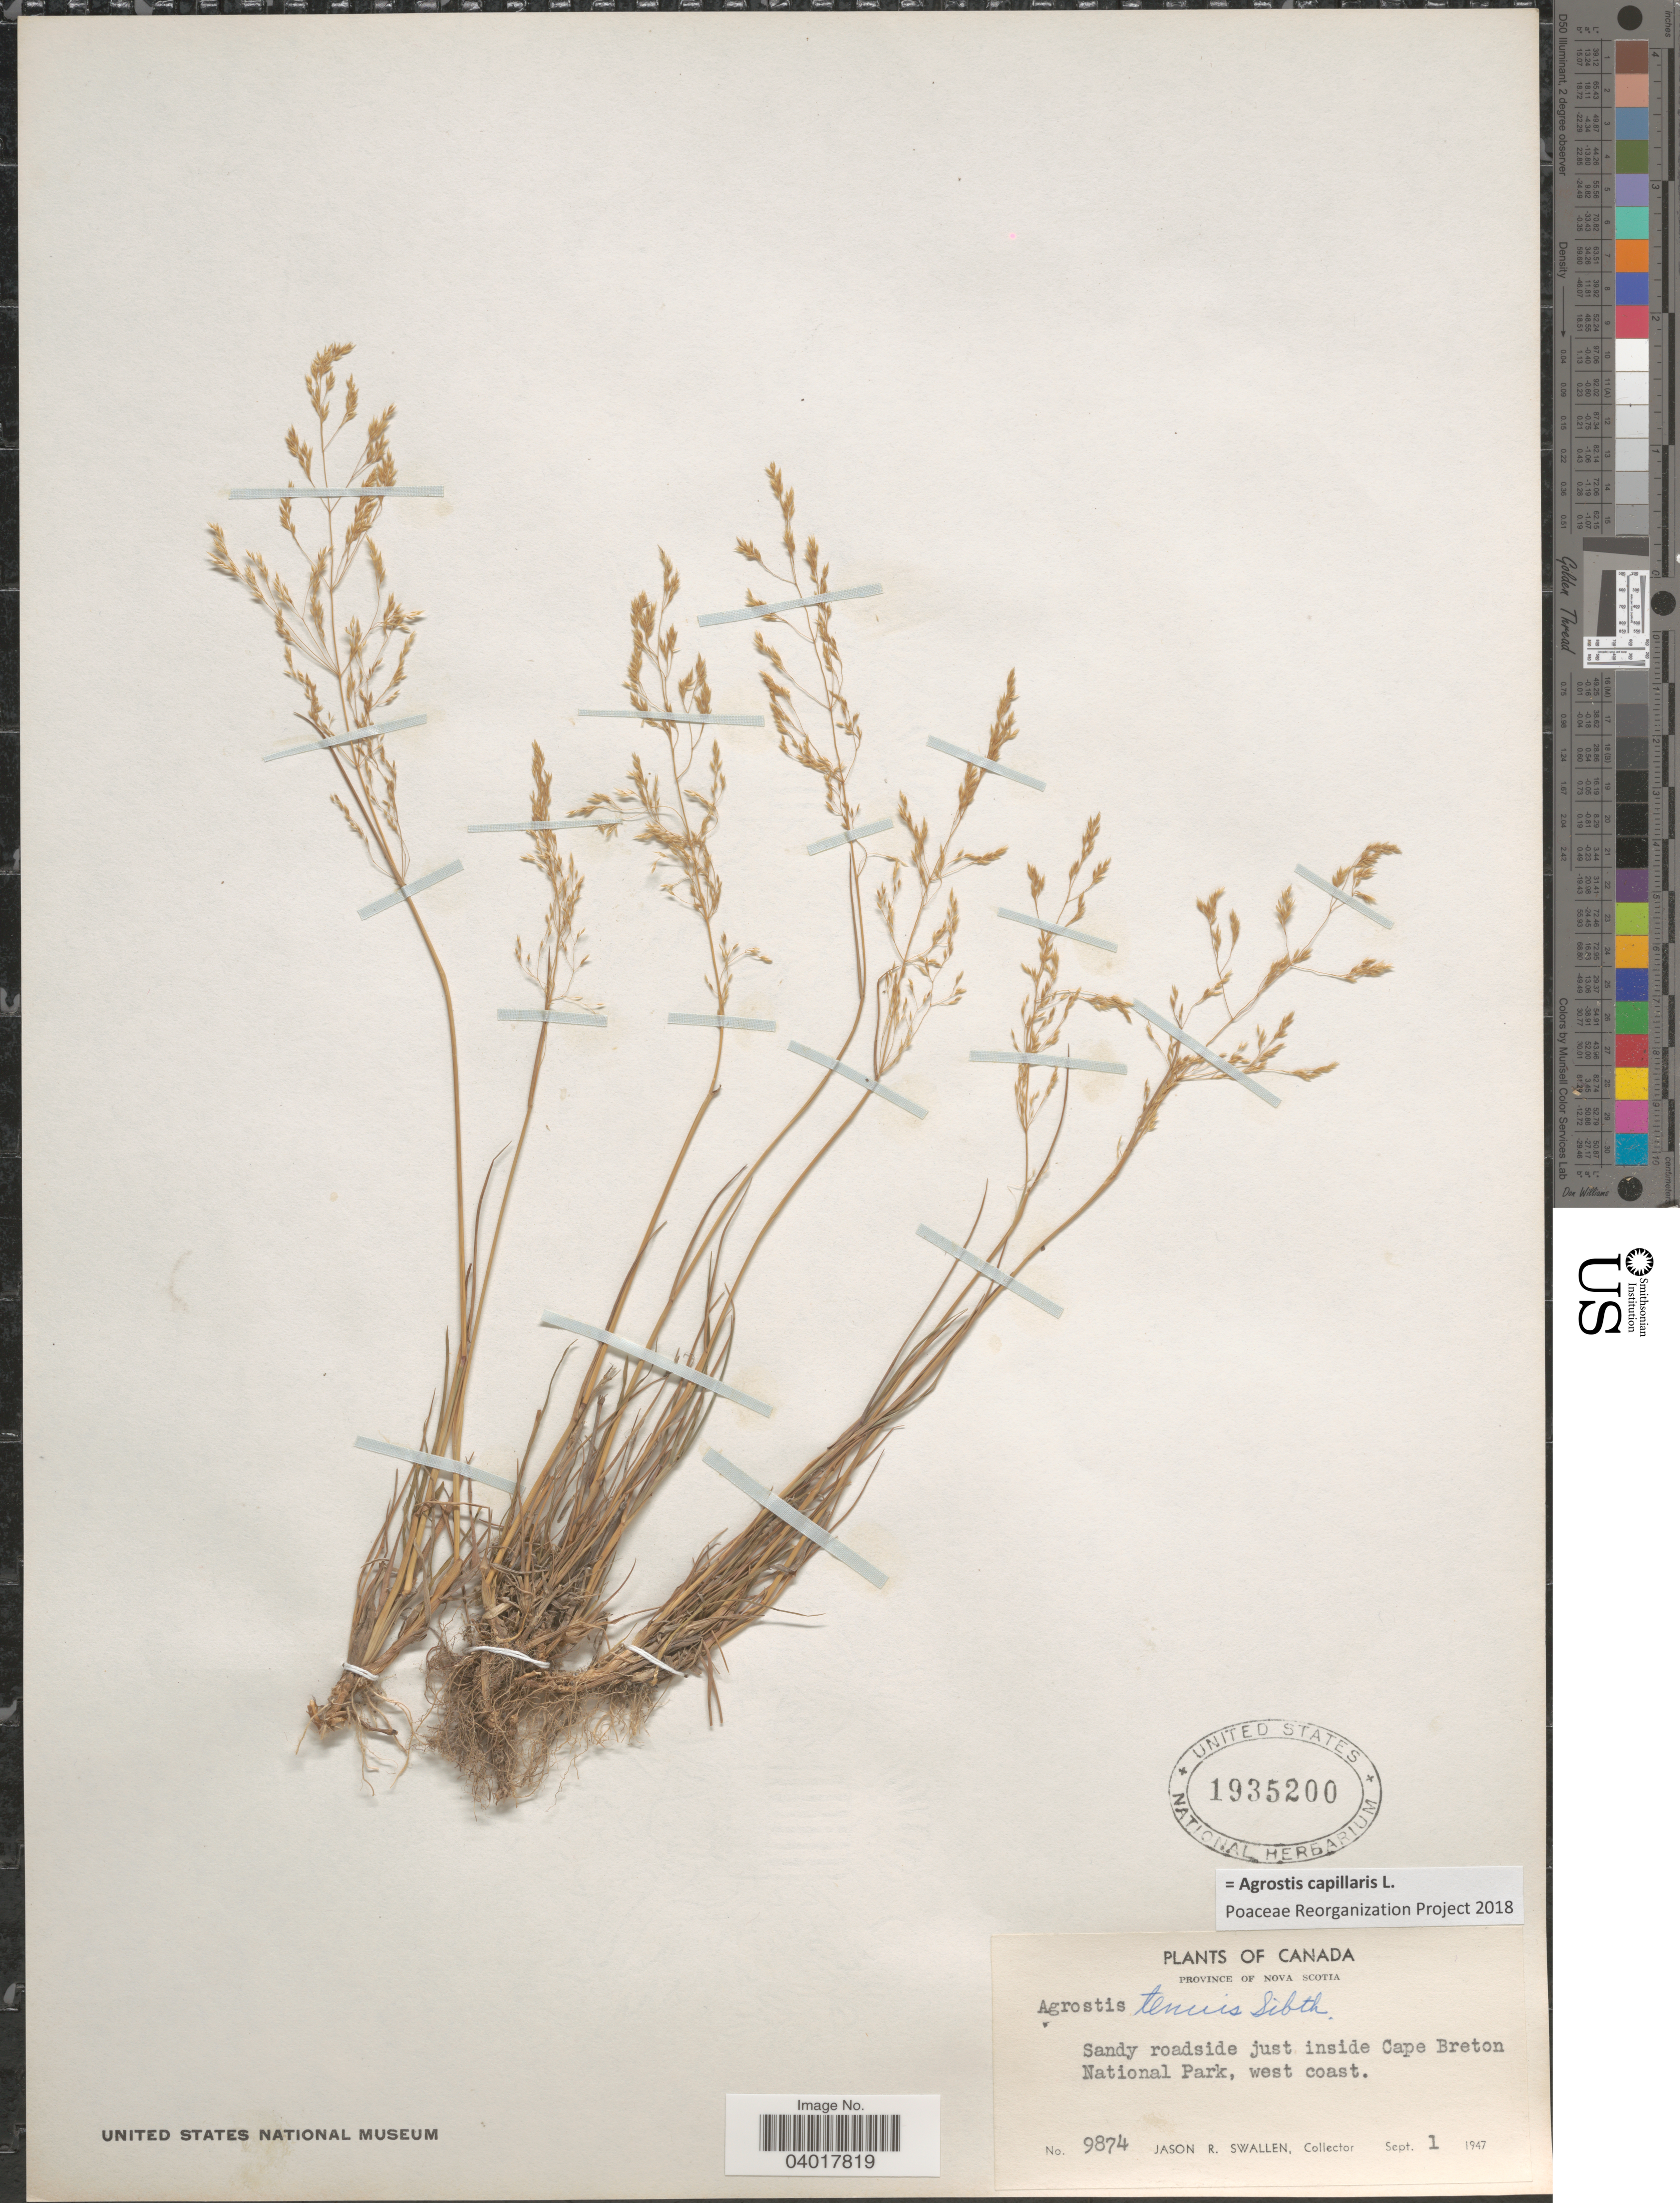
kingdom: Plantae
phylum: Tracheophyta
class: Liliopsida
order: Poales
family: Poaceae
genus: Agrostis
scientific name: Agrostis capillaris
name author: L.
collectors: J. R. Swallen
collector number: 9874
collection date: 1947-09-01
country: Canada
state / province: Nova Scotia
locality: Sandy roadside just inside Cape Breton National Park, west coast.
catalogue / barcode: US 1935200